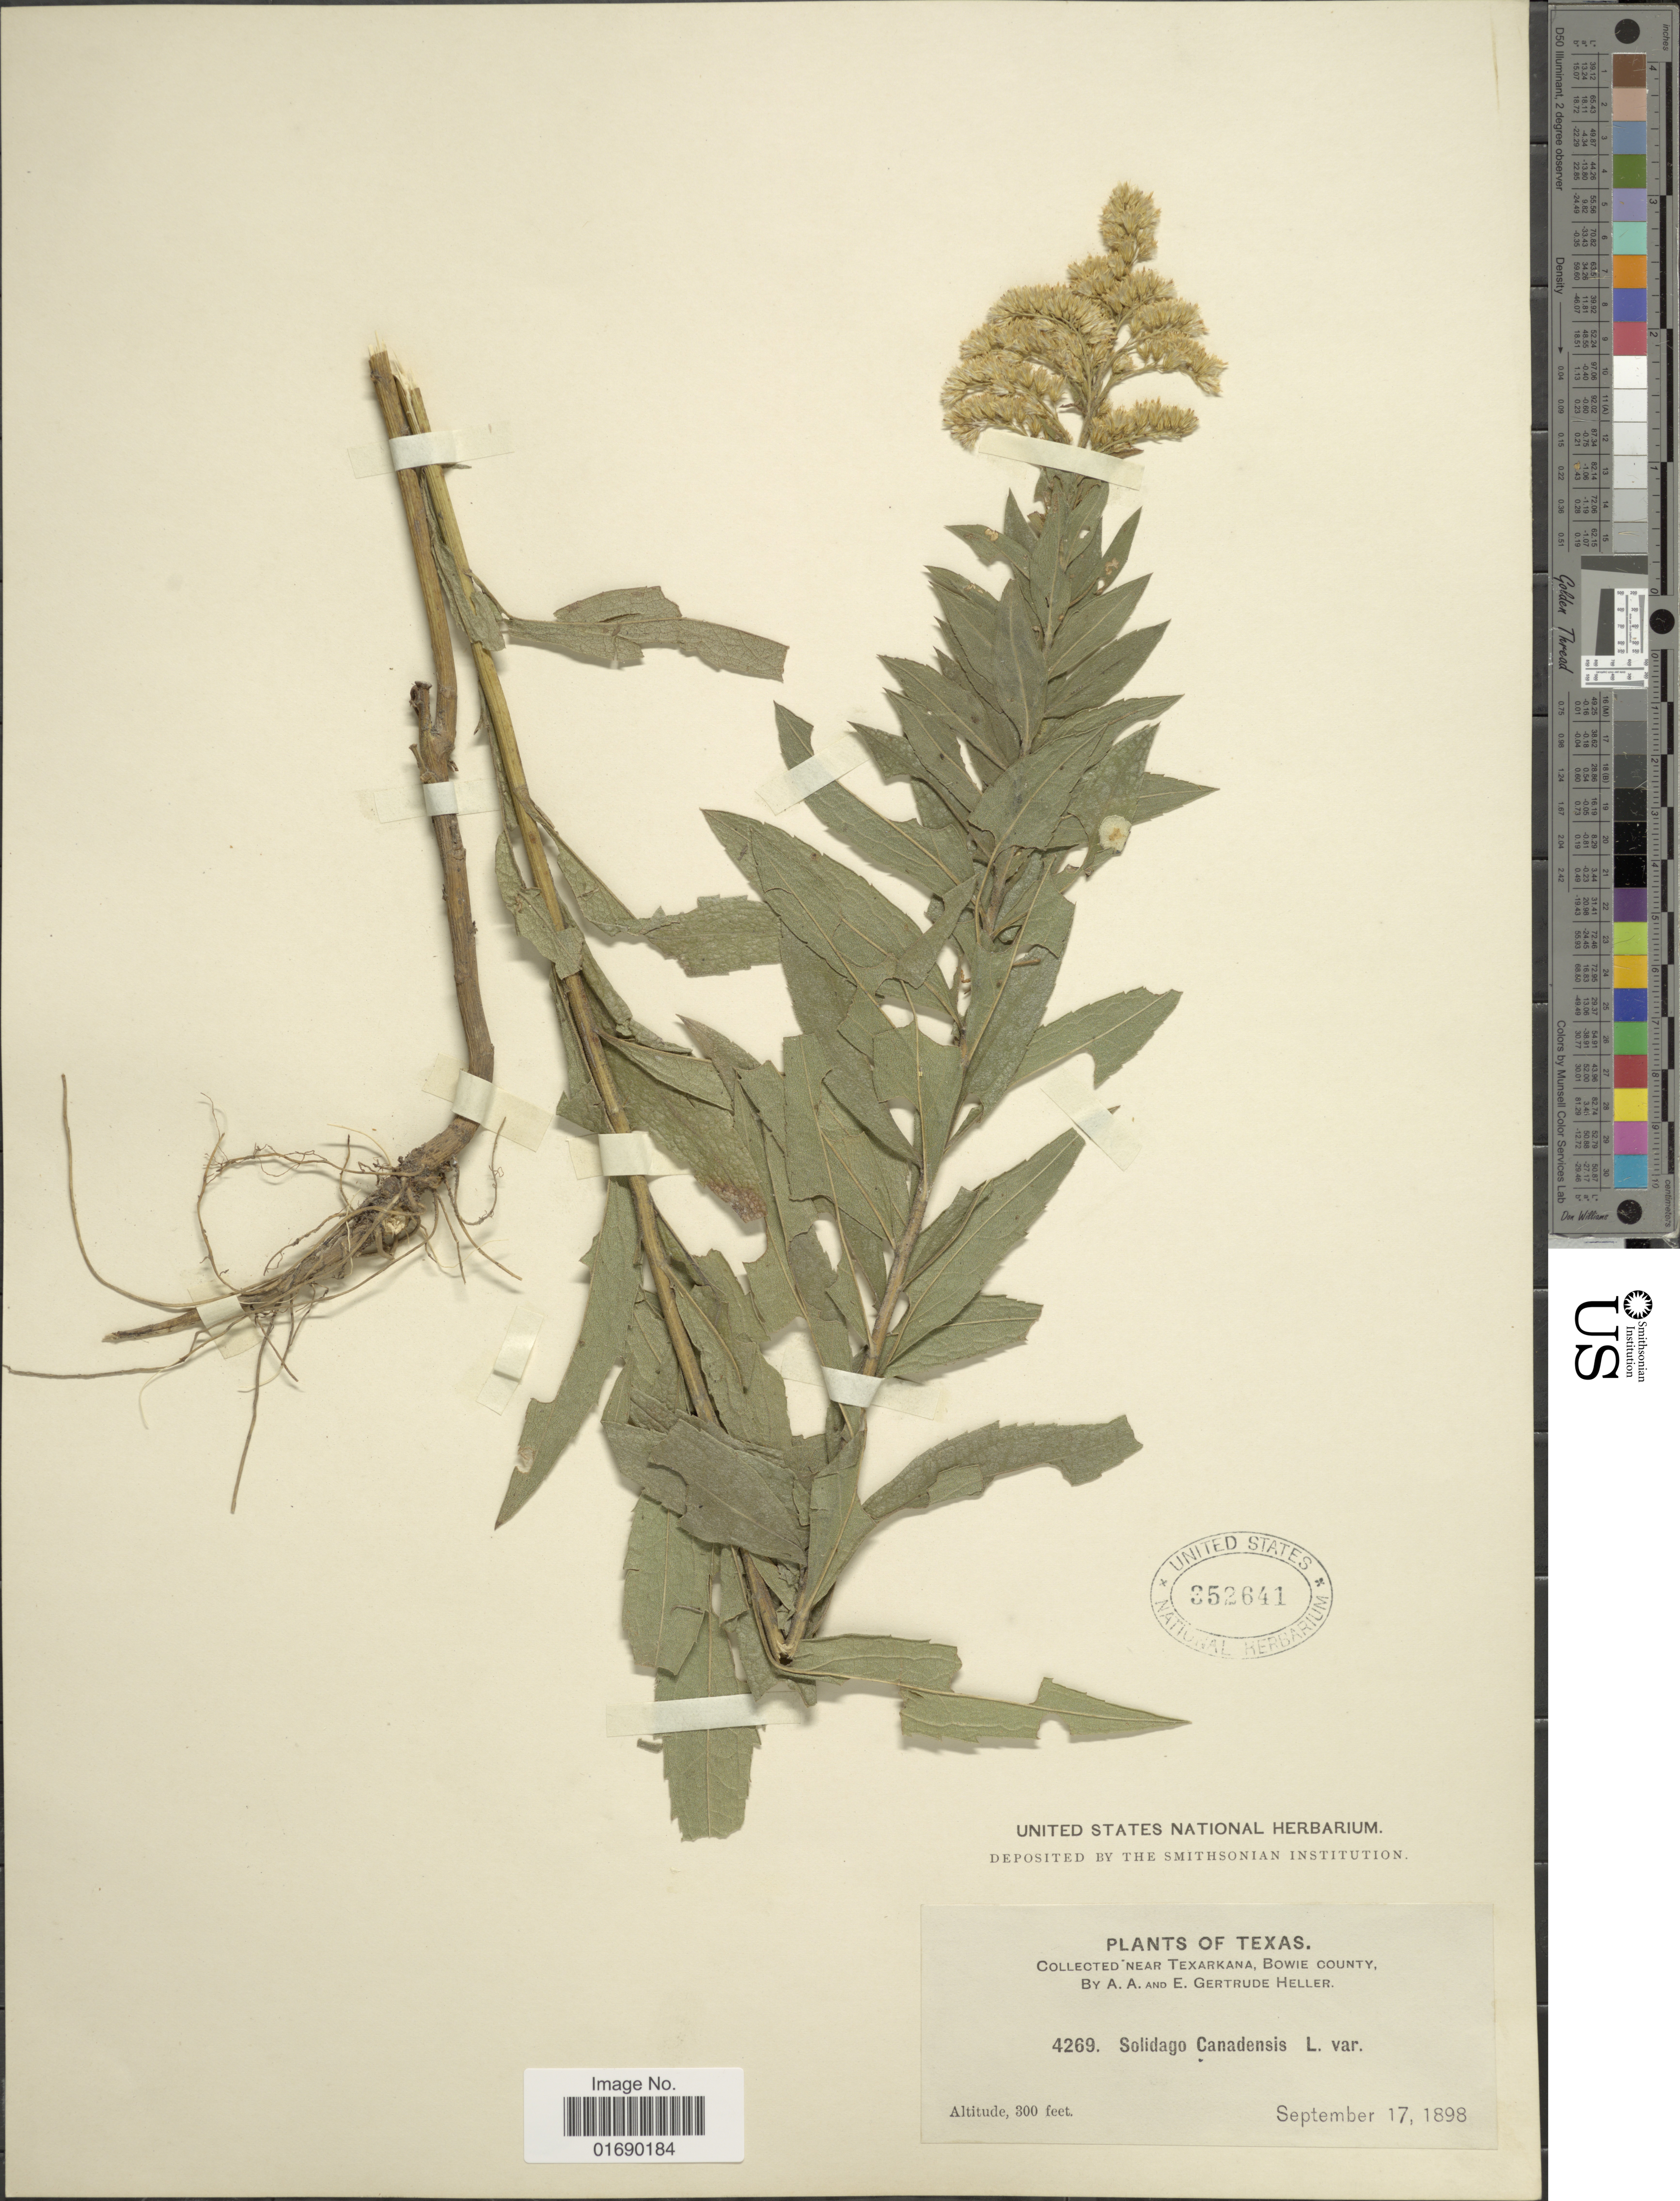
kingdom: Plantae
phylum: Tracheophyta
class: Magnoliopsida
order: Asterales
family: Asteraceae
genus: Solidago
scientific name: Solidago rugosa var. aspera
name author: (Aiton) Cronq.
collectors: A. A. Heller & E. G. Heller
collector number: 4269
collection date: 1898-09-17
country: United States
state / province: Texas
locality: Near Texarkana, Bowie County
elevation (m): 91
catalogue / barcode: US 352641